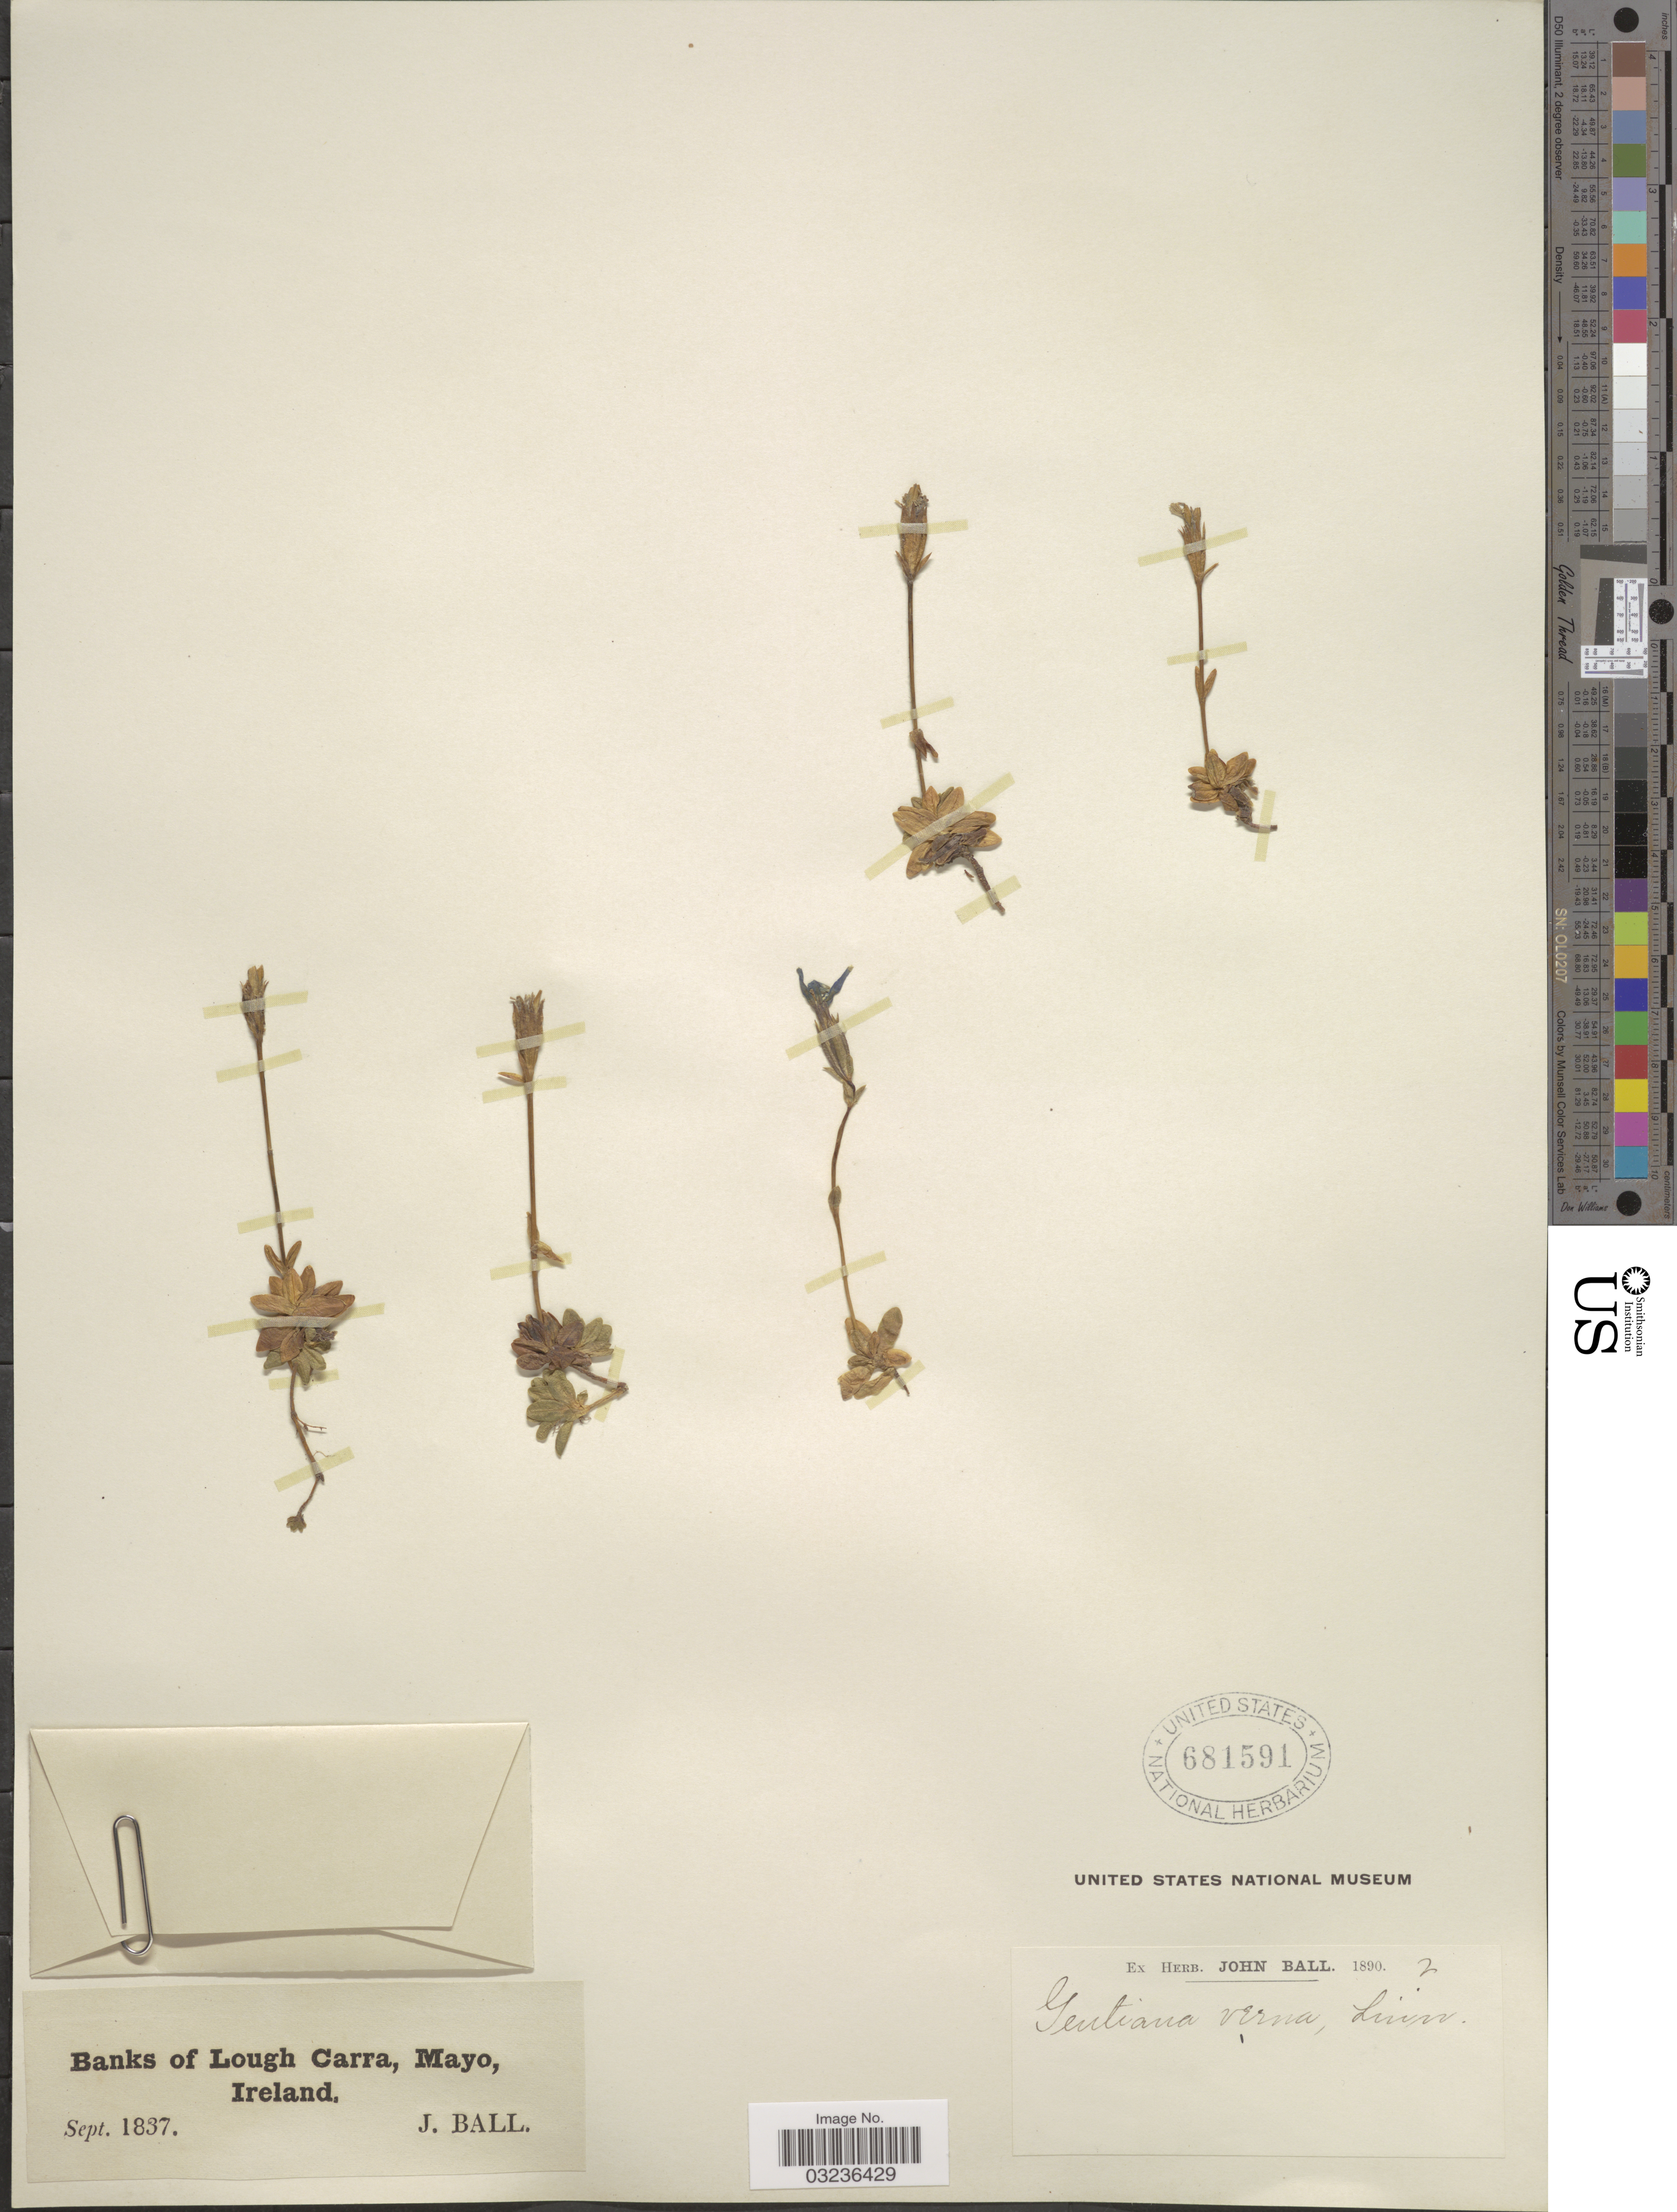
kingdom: Plantae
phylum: Tracheophyta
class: Magnoliopsida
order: Gentianales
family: Gentianaceae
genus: Gentiana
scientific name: Gentiana verna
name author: L.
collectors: J. Ball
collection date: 1837-09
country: Ireland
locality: Banks of Lough Carra, Mayo.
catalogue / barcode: US 681591